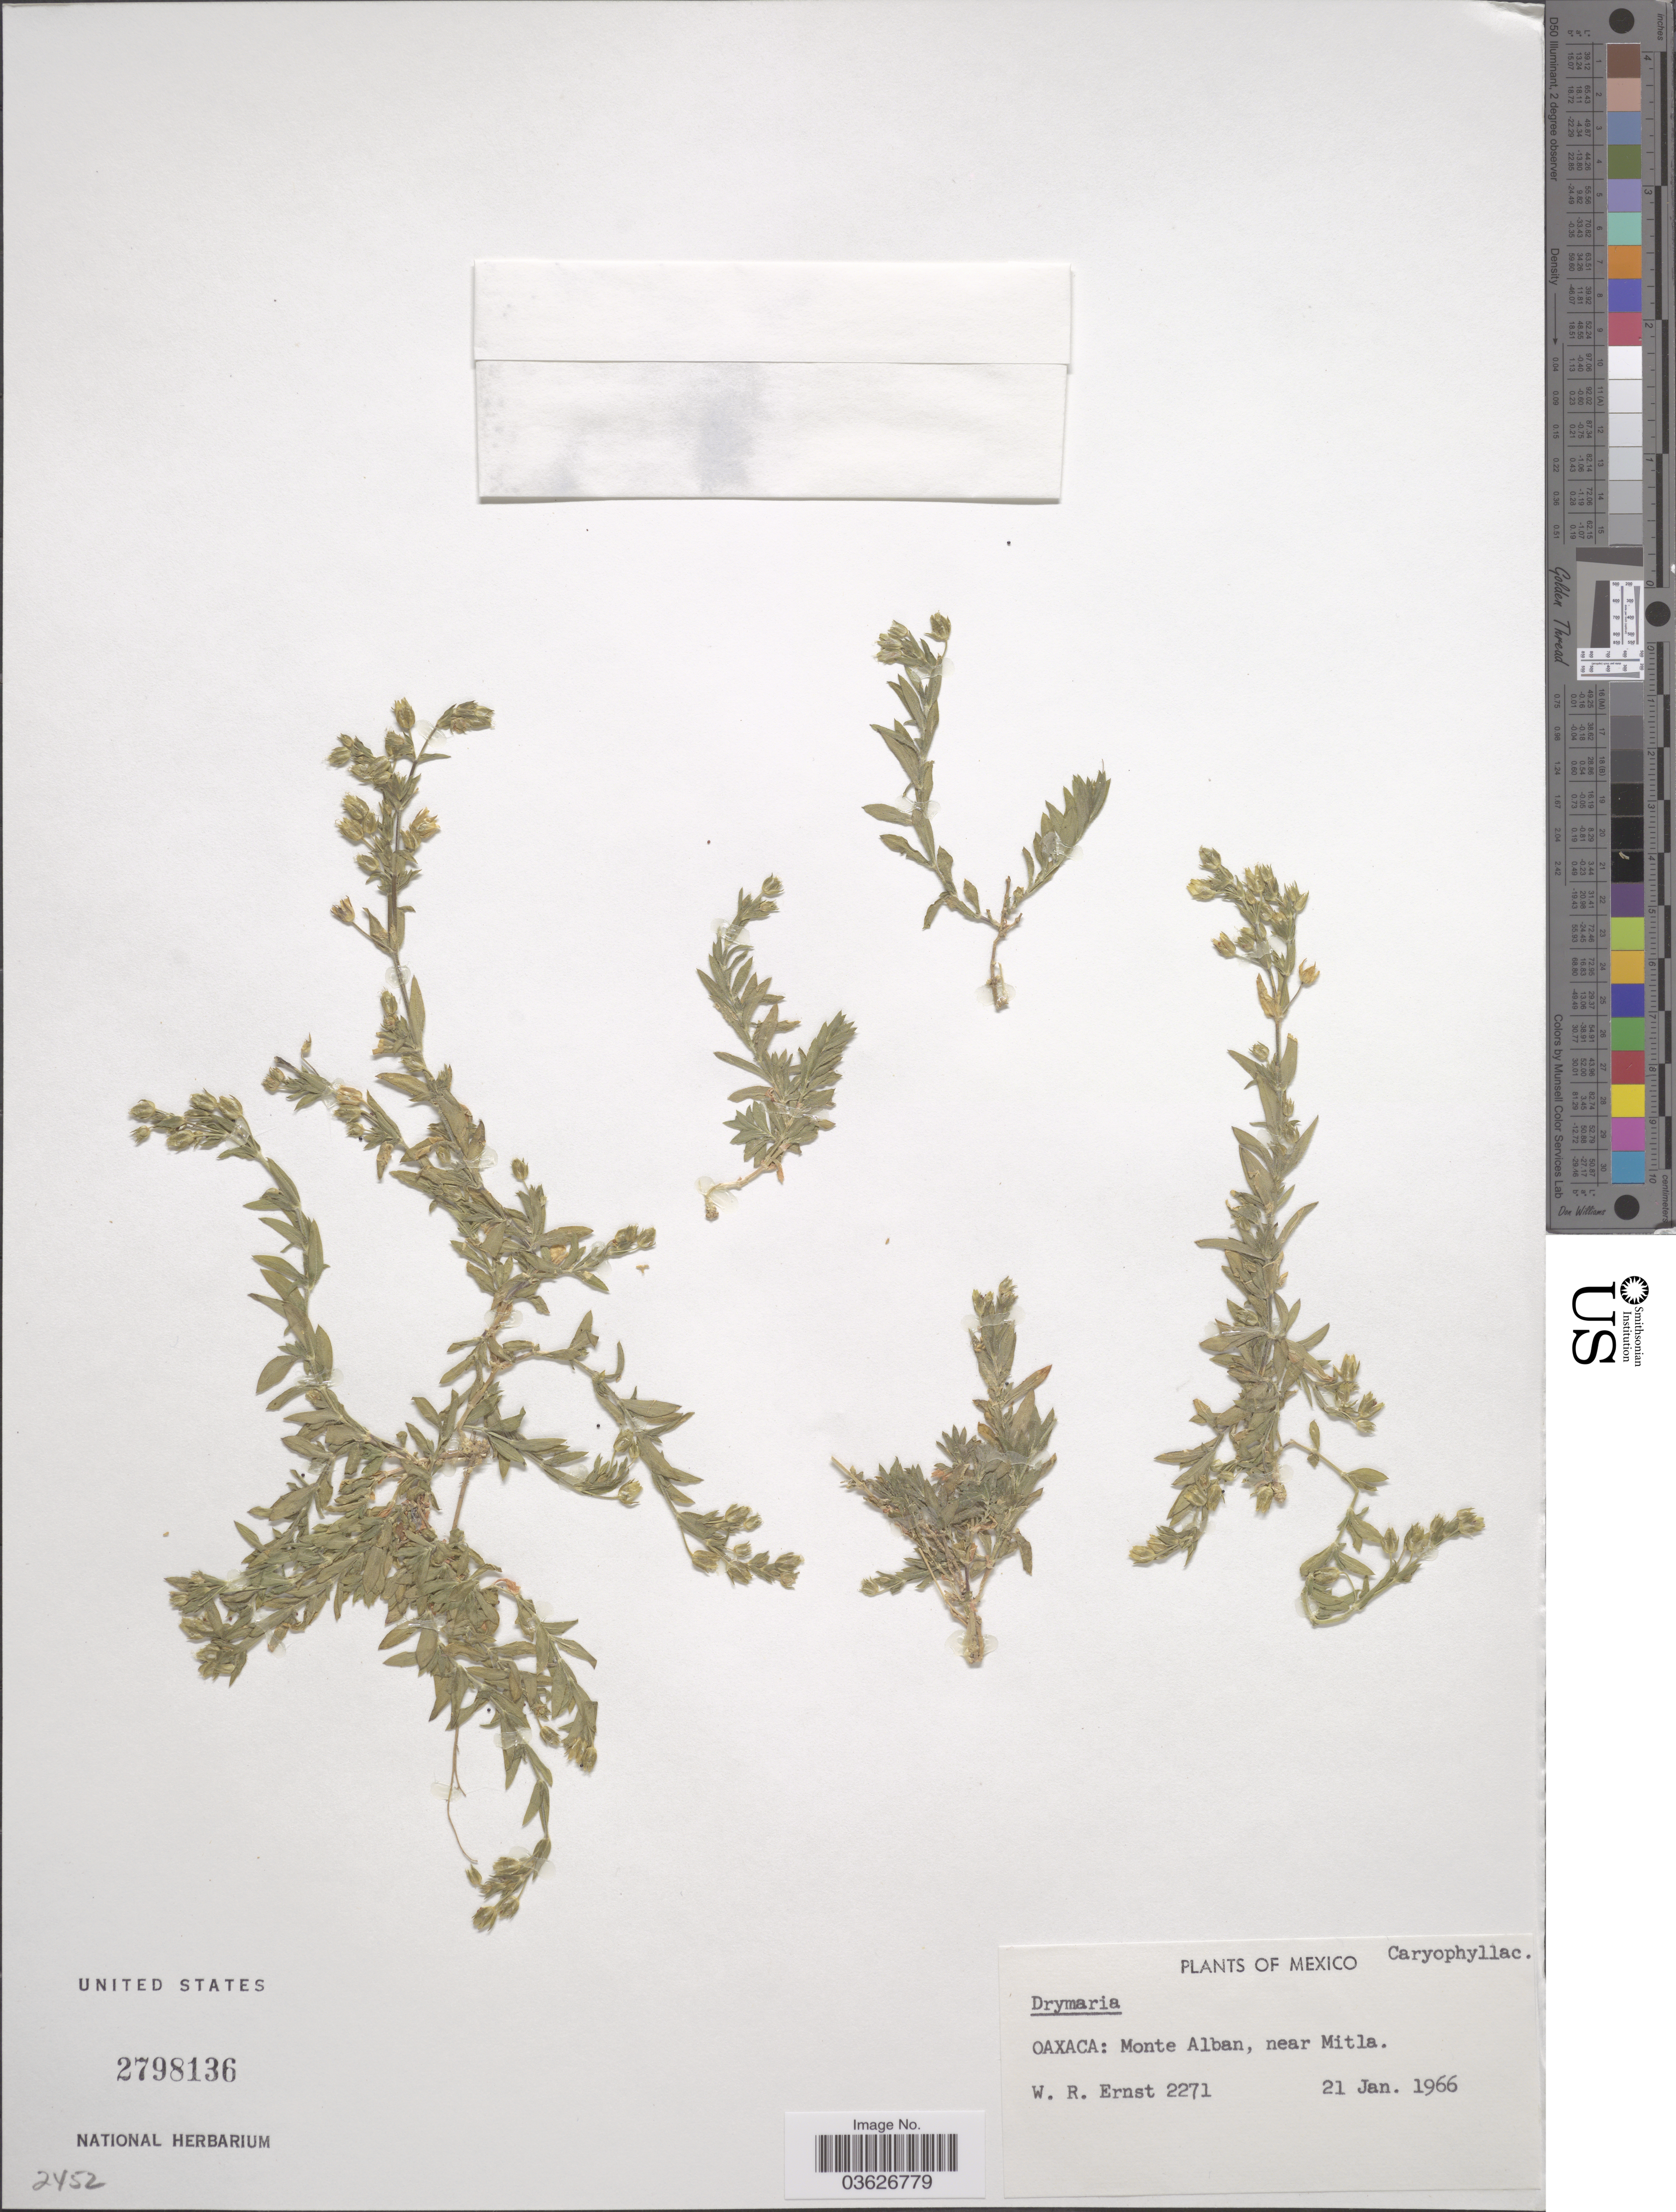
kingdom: Plantae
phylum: Tracheophyta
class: Magnoliopsida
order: Caryophyllales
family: Caryophyllaceae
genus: Drymaria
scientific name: Drymaria sp.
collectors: W. R. Ernst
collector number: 2271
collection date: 1966-01-21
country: Mexico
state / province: Oaxaca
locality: Monte Alban, near Mitla.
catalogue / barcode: US 2798136